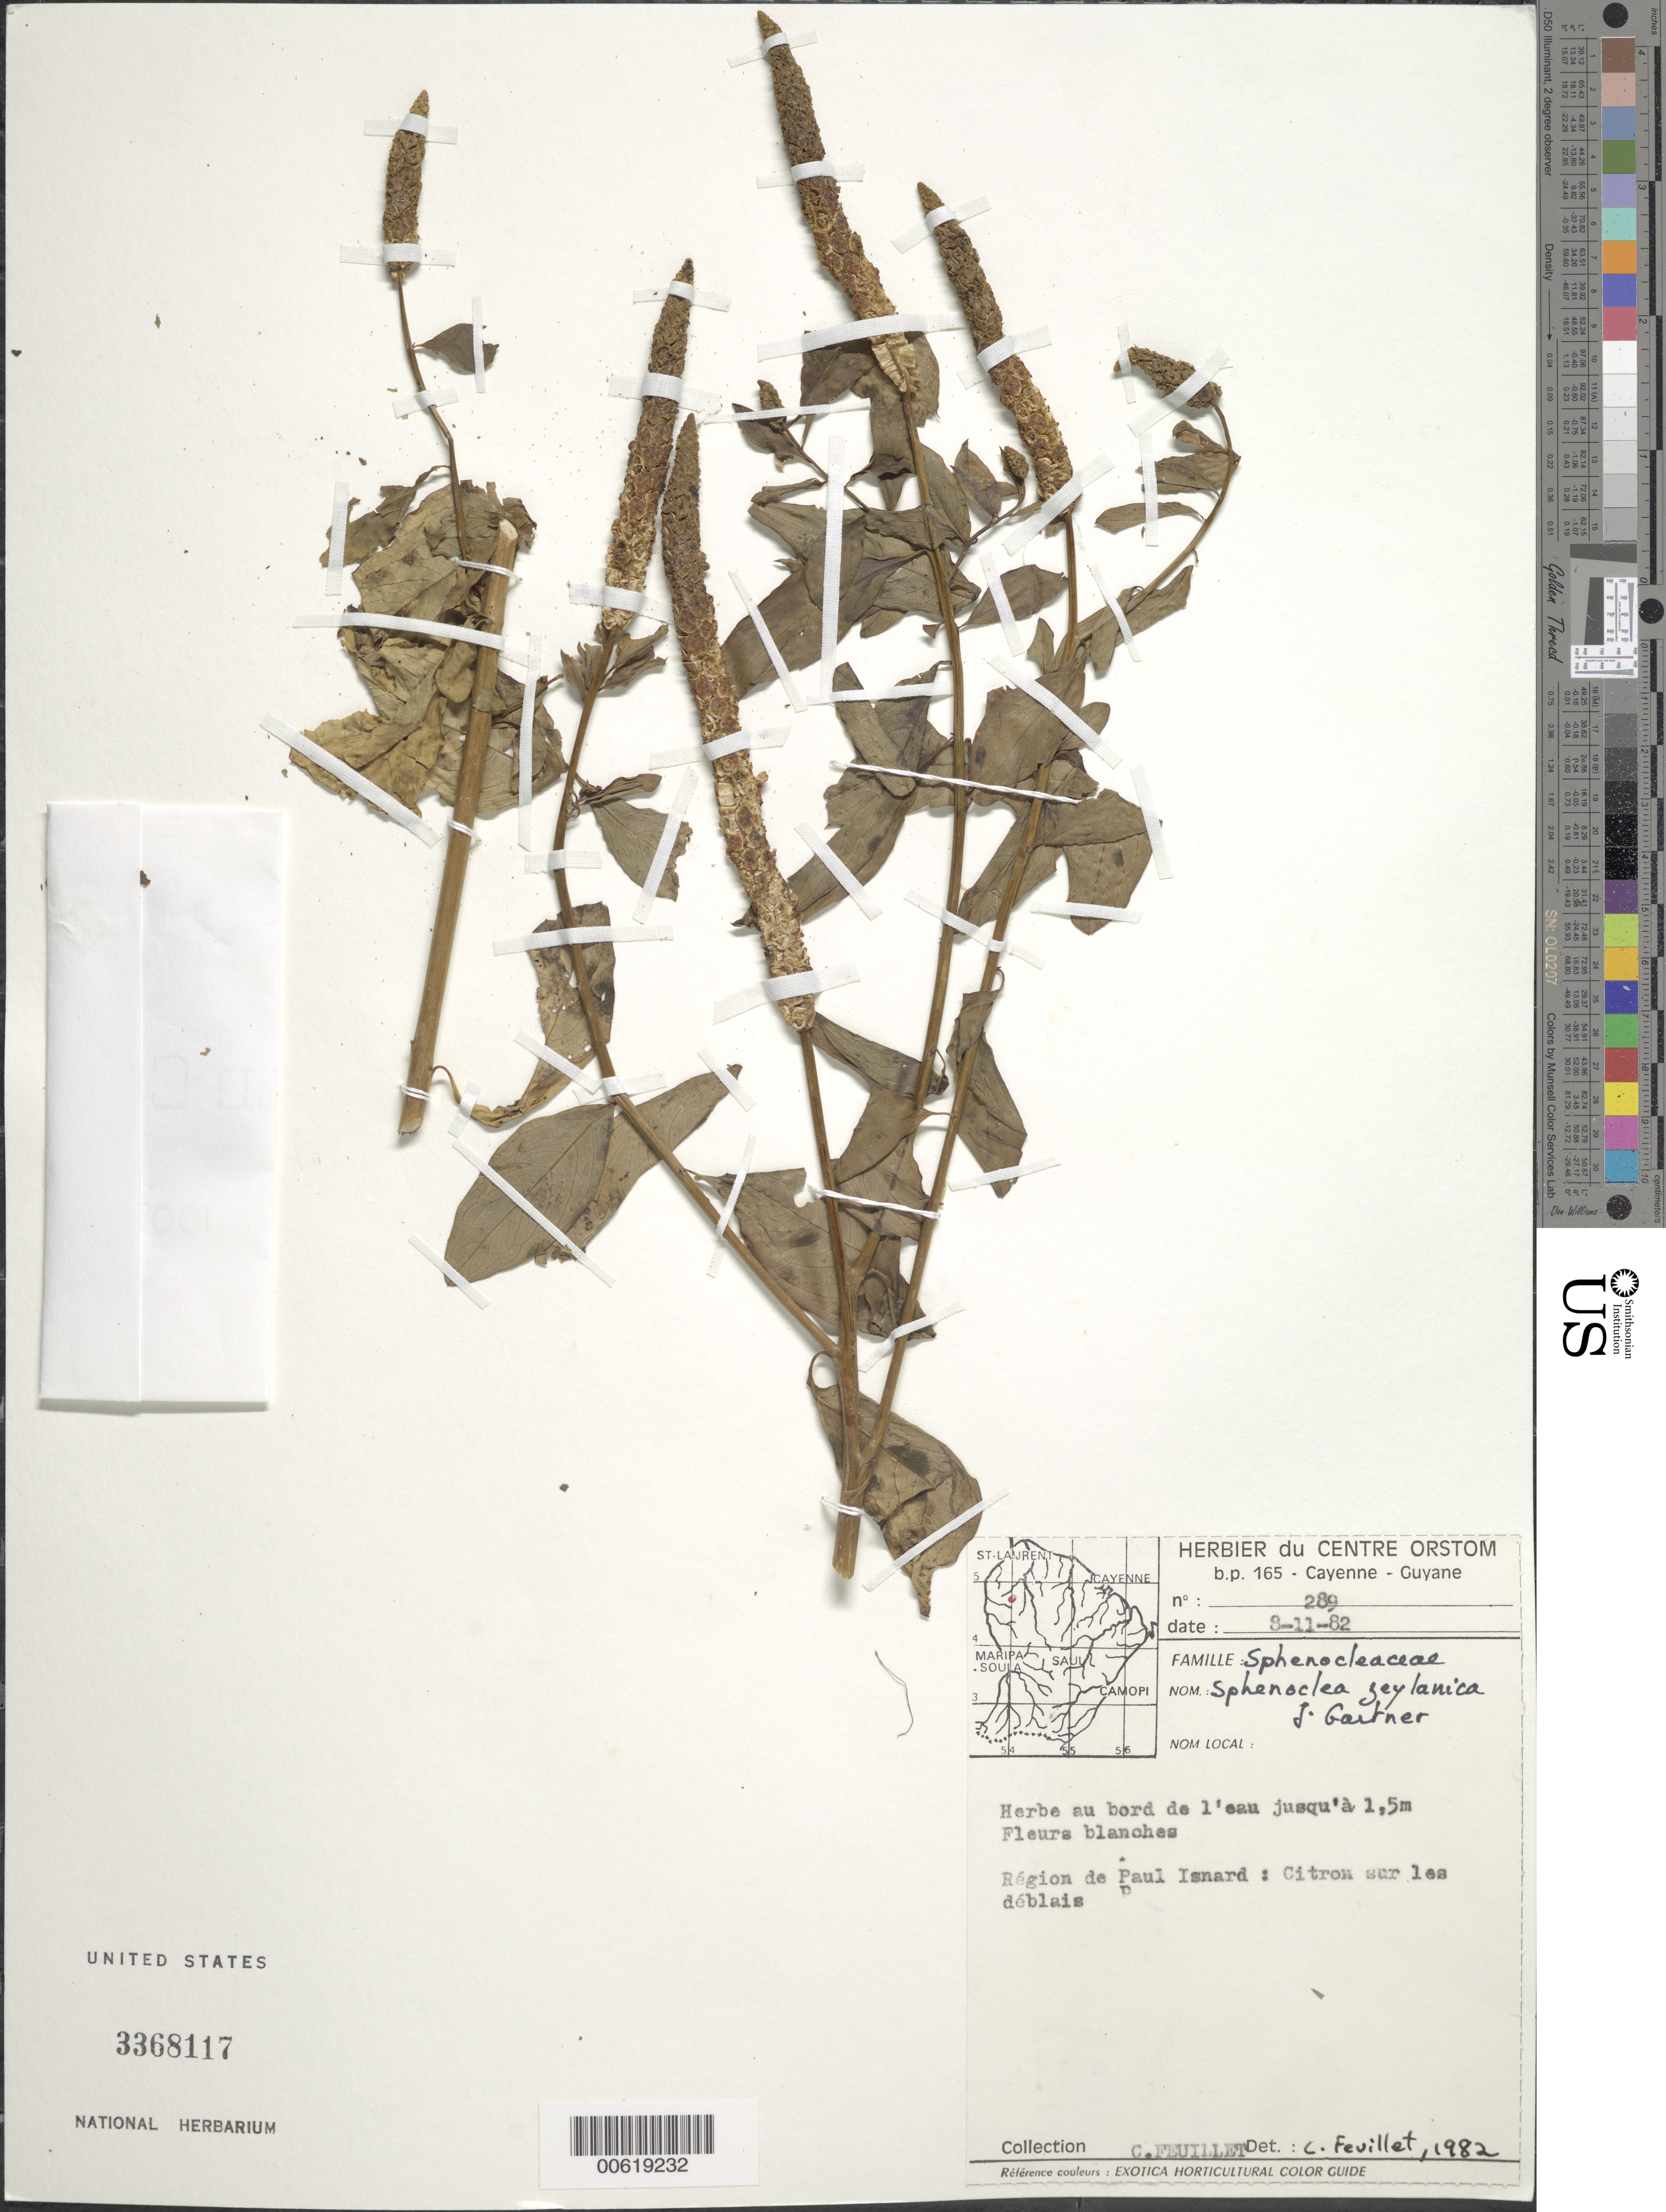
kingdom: Plantae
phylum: Tracheophyta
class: Magnoliopsida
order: Solanales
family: Sphenocleaceae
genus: Sphenoclea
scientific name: Sphenoclea zeylanica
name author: Gaertn.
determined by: DeFilipps, R. A.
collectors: C. Feuillet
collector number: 289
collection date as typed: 8-Nov-82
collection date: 1982-11-08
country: French Guiana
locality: Région de Paul Isnard, Citron sur le déblais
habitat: Along the water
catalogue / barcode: US 3368117